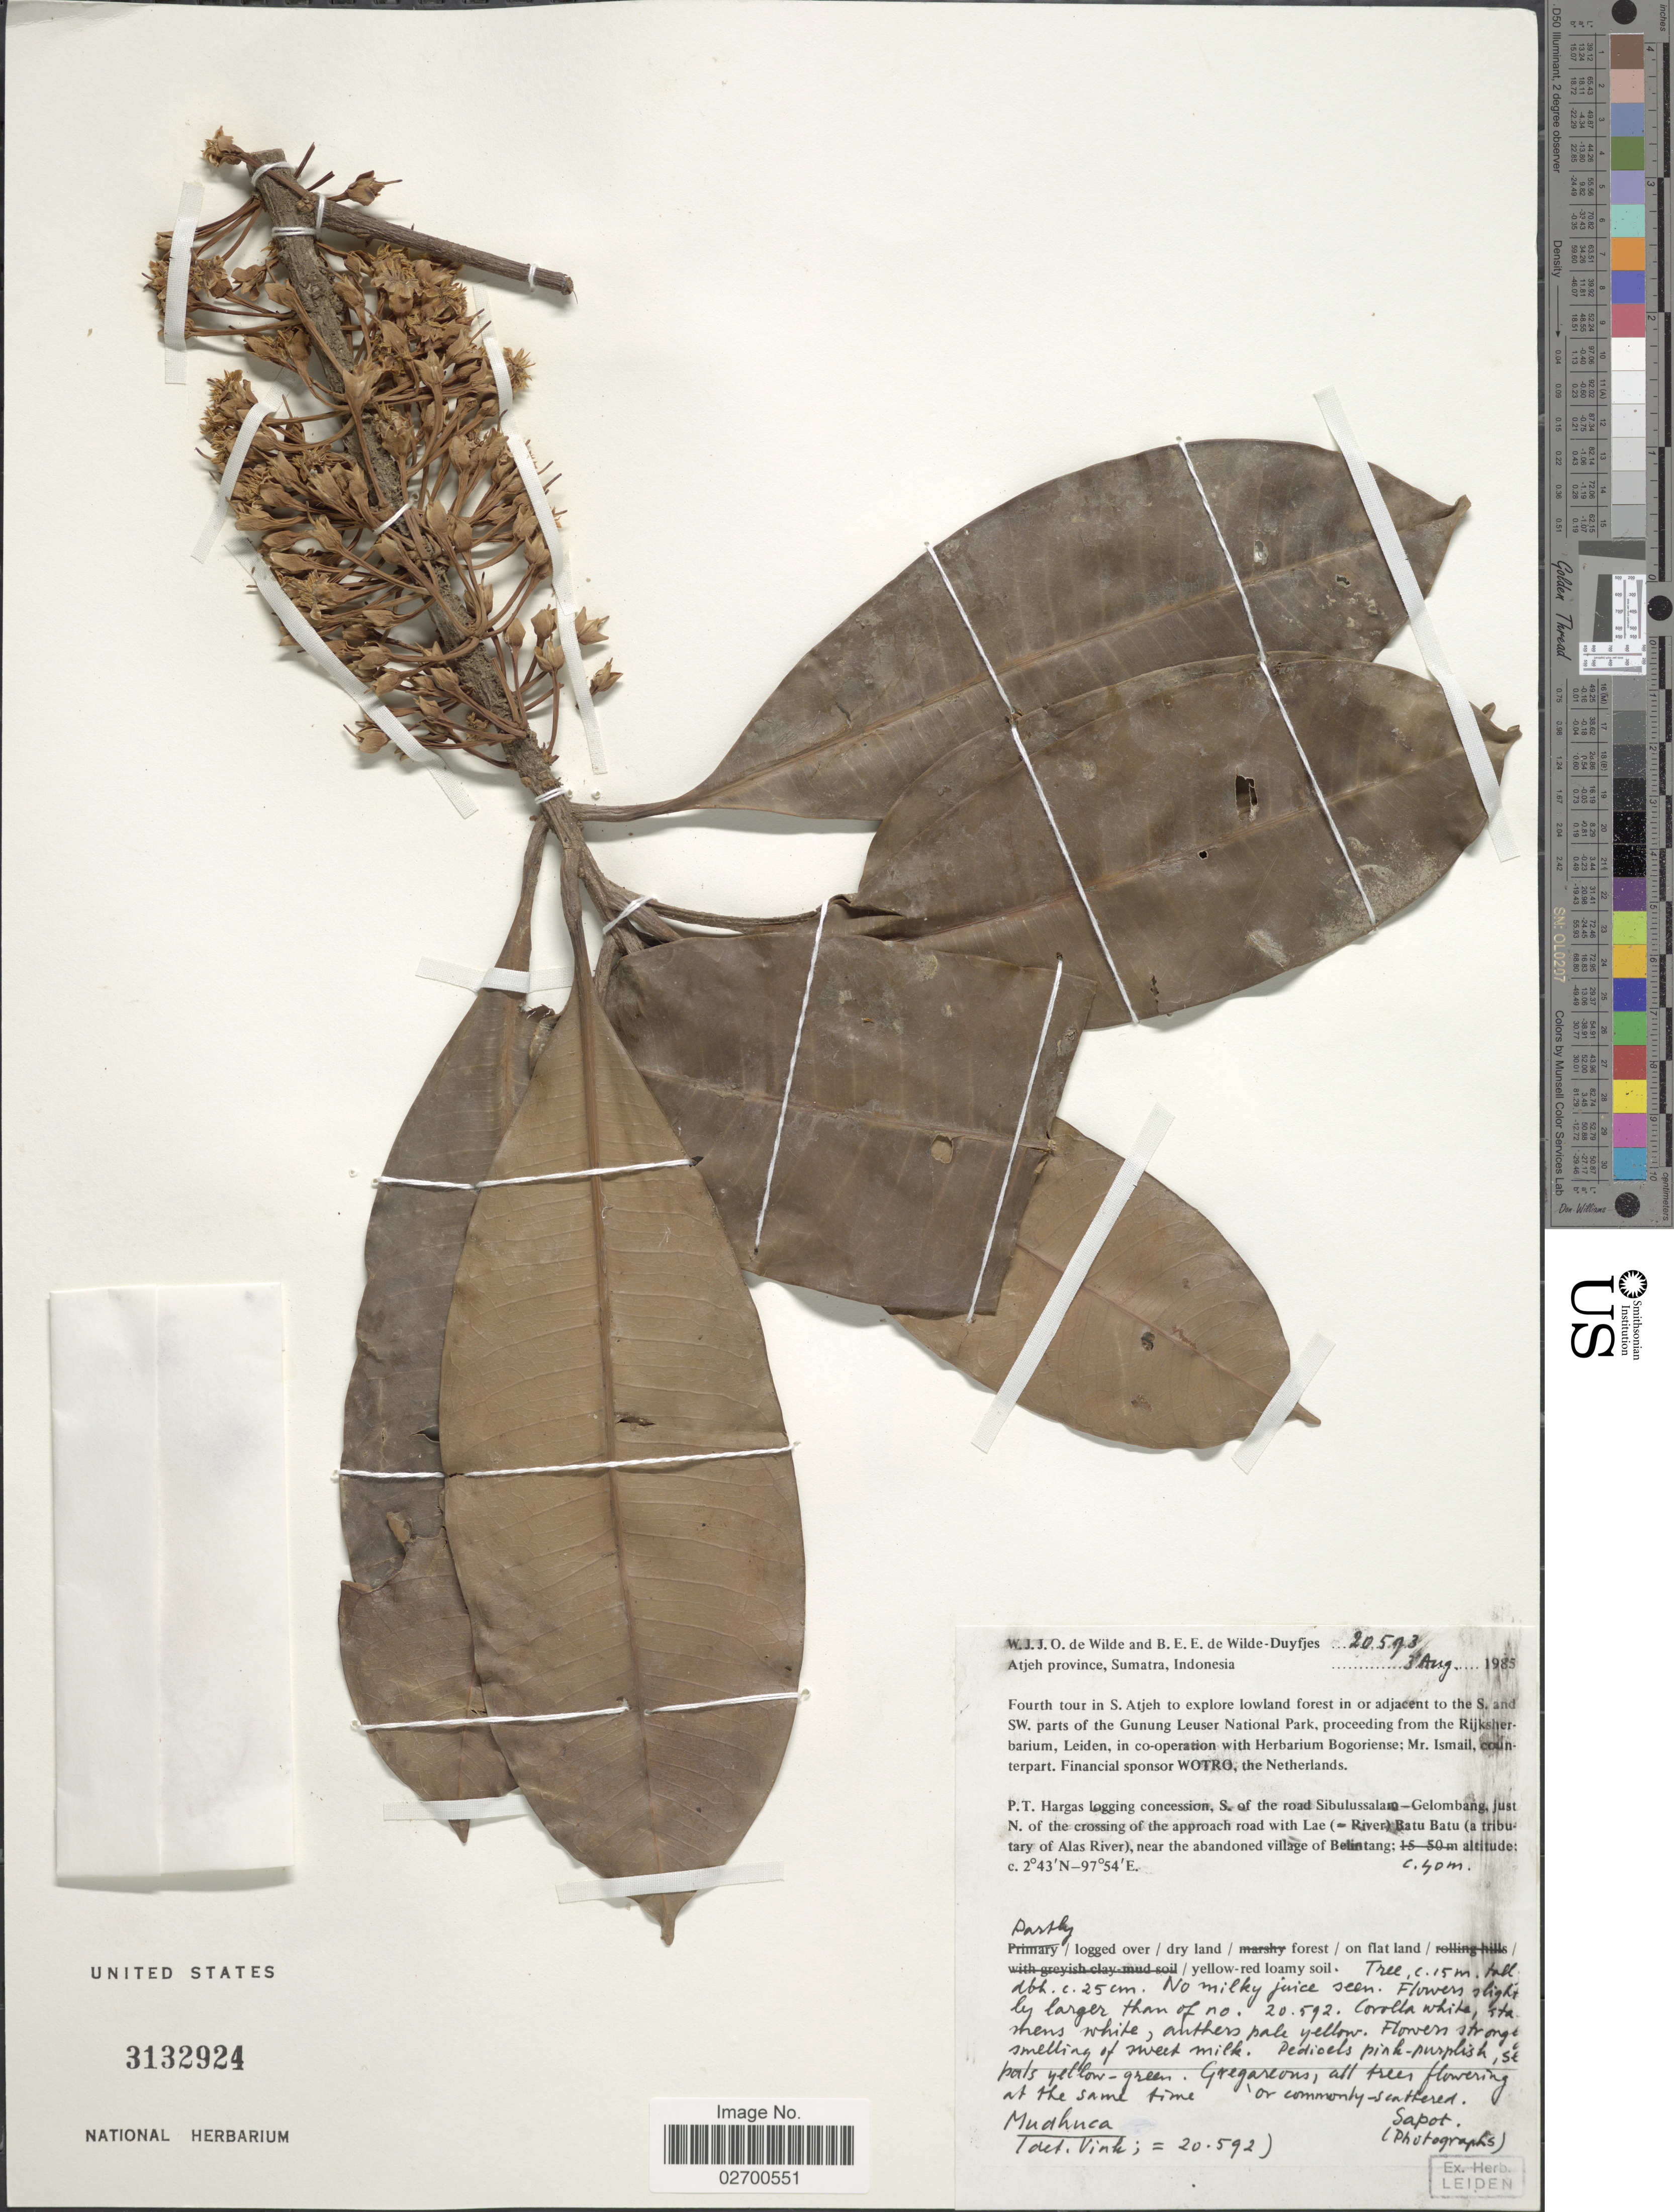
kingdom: Plantae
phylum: Tracheophyta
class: Magnoliopsida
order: Ericales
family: Sapotaceae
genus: Madhuca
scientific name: Madhuca sp.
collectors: W. J. de Wilde & B. E. de Wilde-Duyfjes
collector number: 20593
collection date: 1985-08-03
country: Indonesia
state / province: Sumatra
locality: Atjeh province. P.T. Hargas logging concession, S. of the road Sibulussalam-Gelombang, just N. of the crossing of the approach road with Lae (= River) Batu Batu (a tributary of Alas River), near the abandoned village of Belintang.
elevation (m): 40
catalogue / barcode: US 3132924